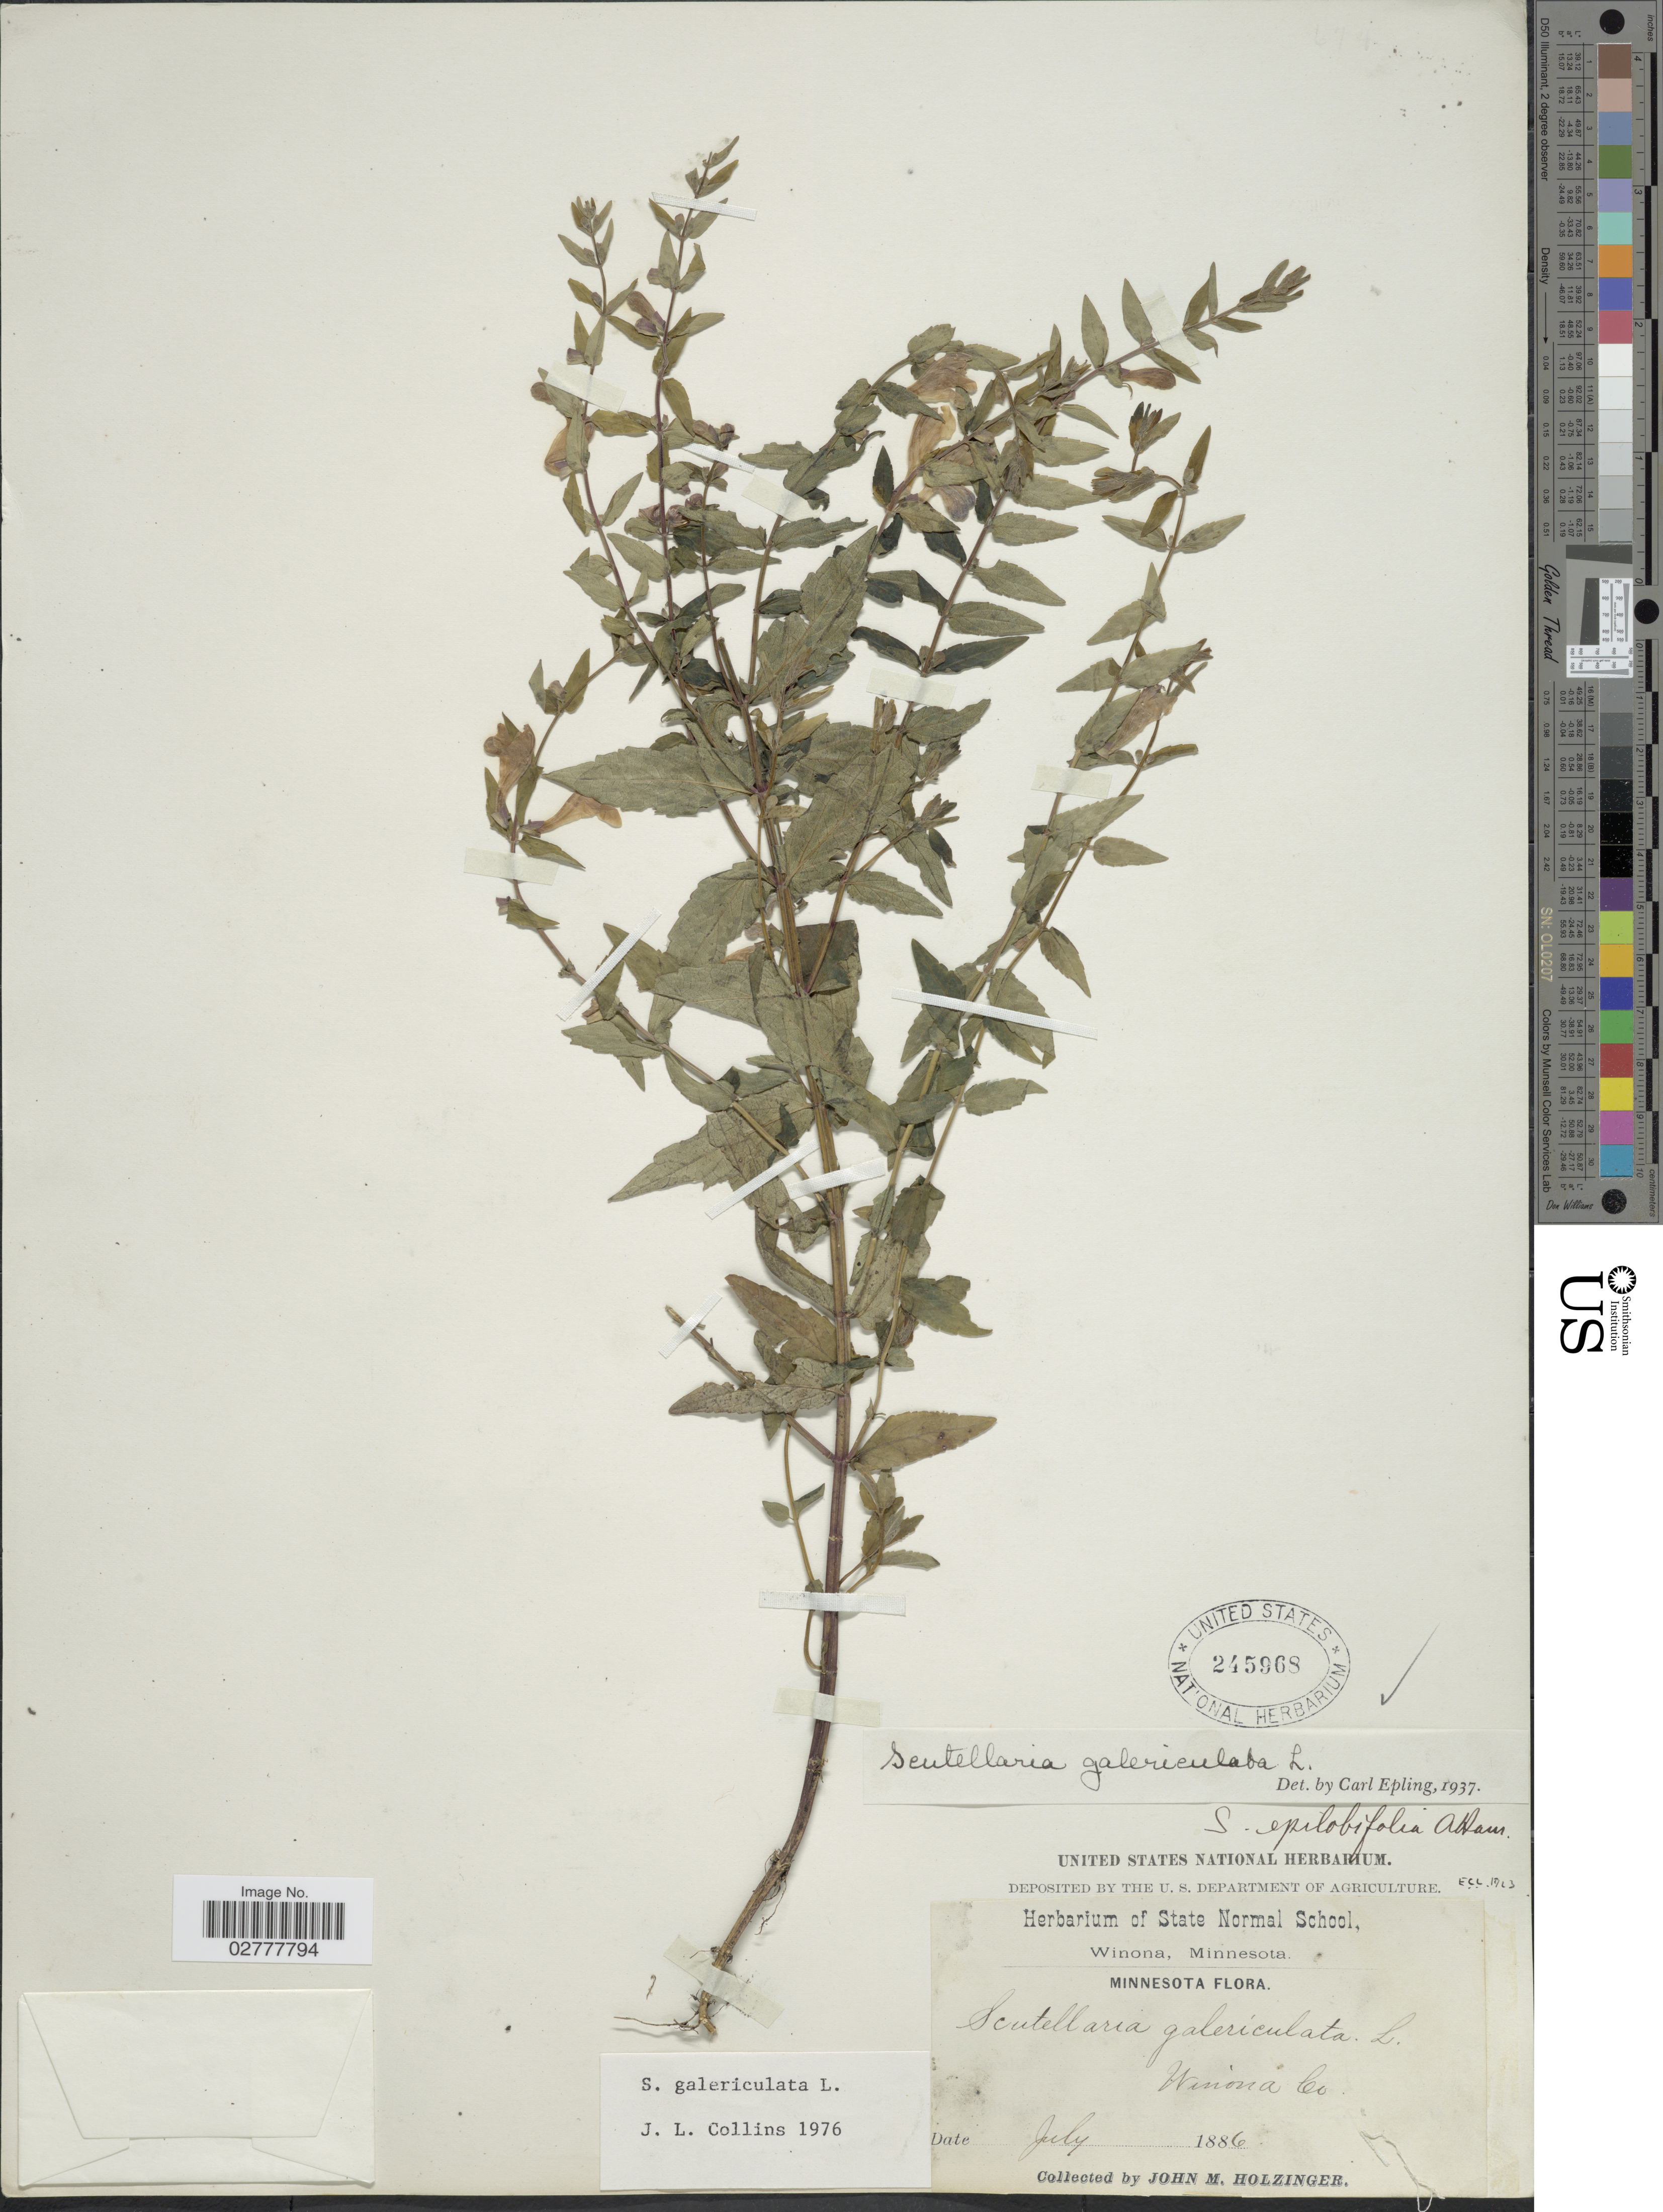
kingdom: Plantae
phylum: Tracheophyta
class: Magnoliopsida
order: Lamiales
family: Lamiaceae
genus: Scutellaria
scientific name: Scutellaria galericulata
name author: L.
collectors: J. M. Holzinger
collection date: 1886-07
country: United States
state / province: Minnesota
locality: Winona Co.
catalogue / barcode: US 245968